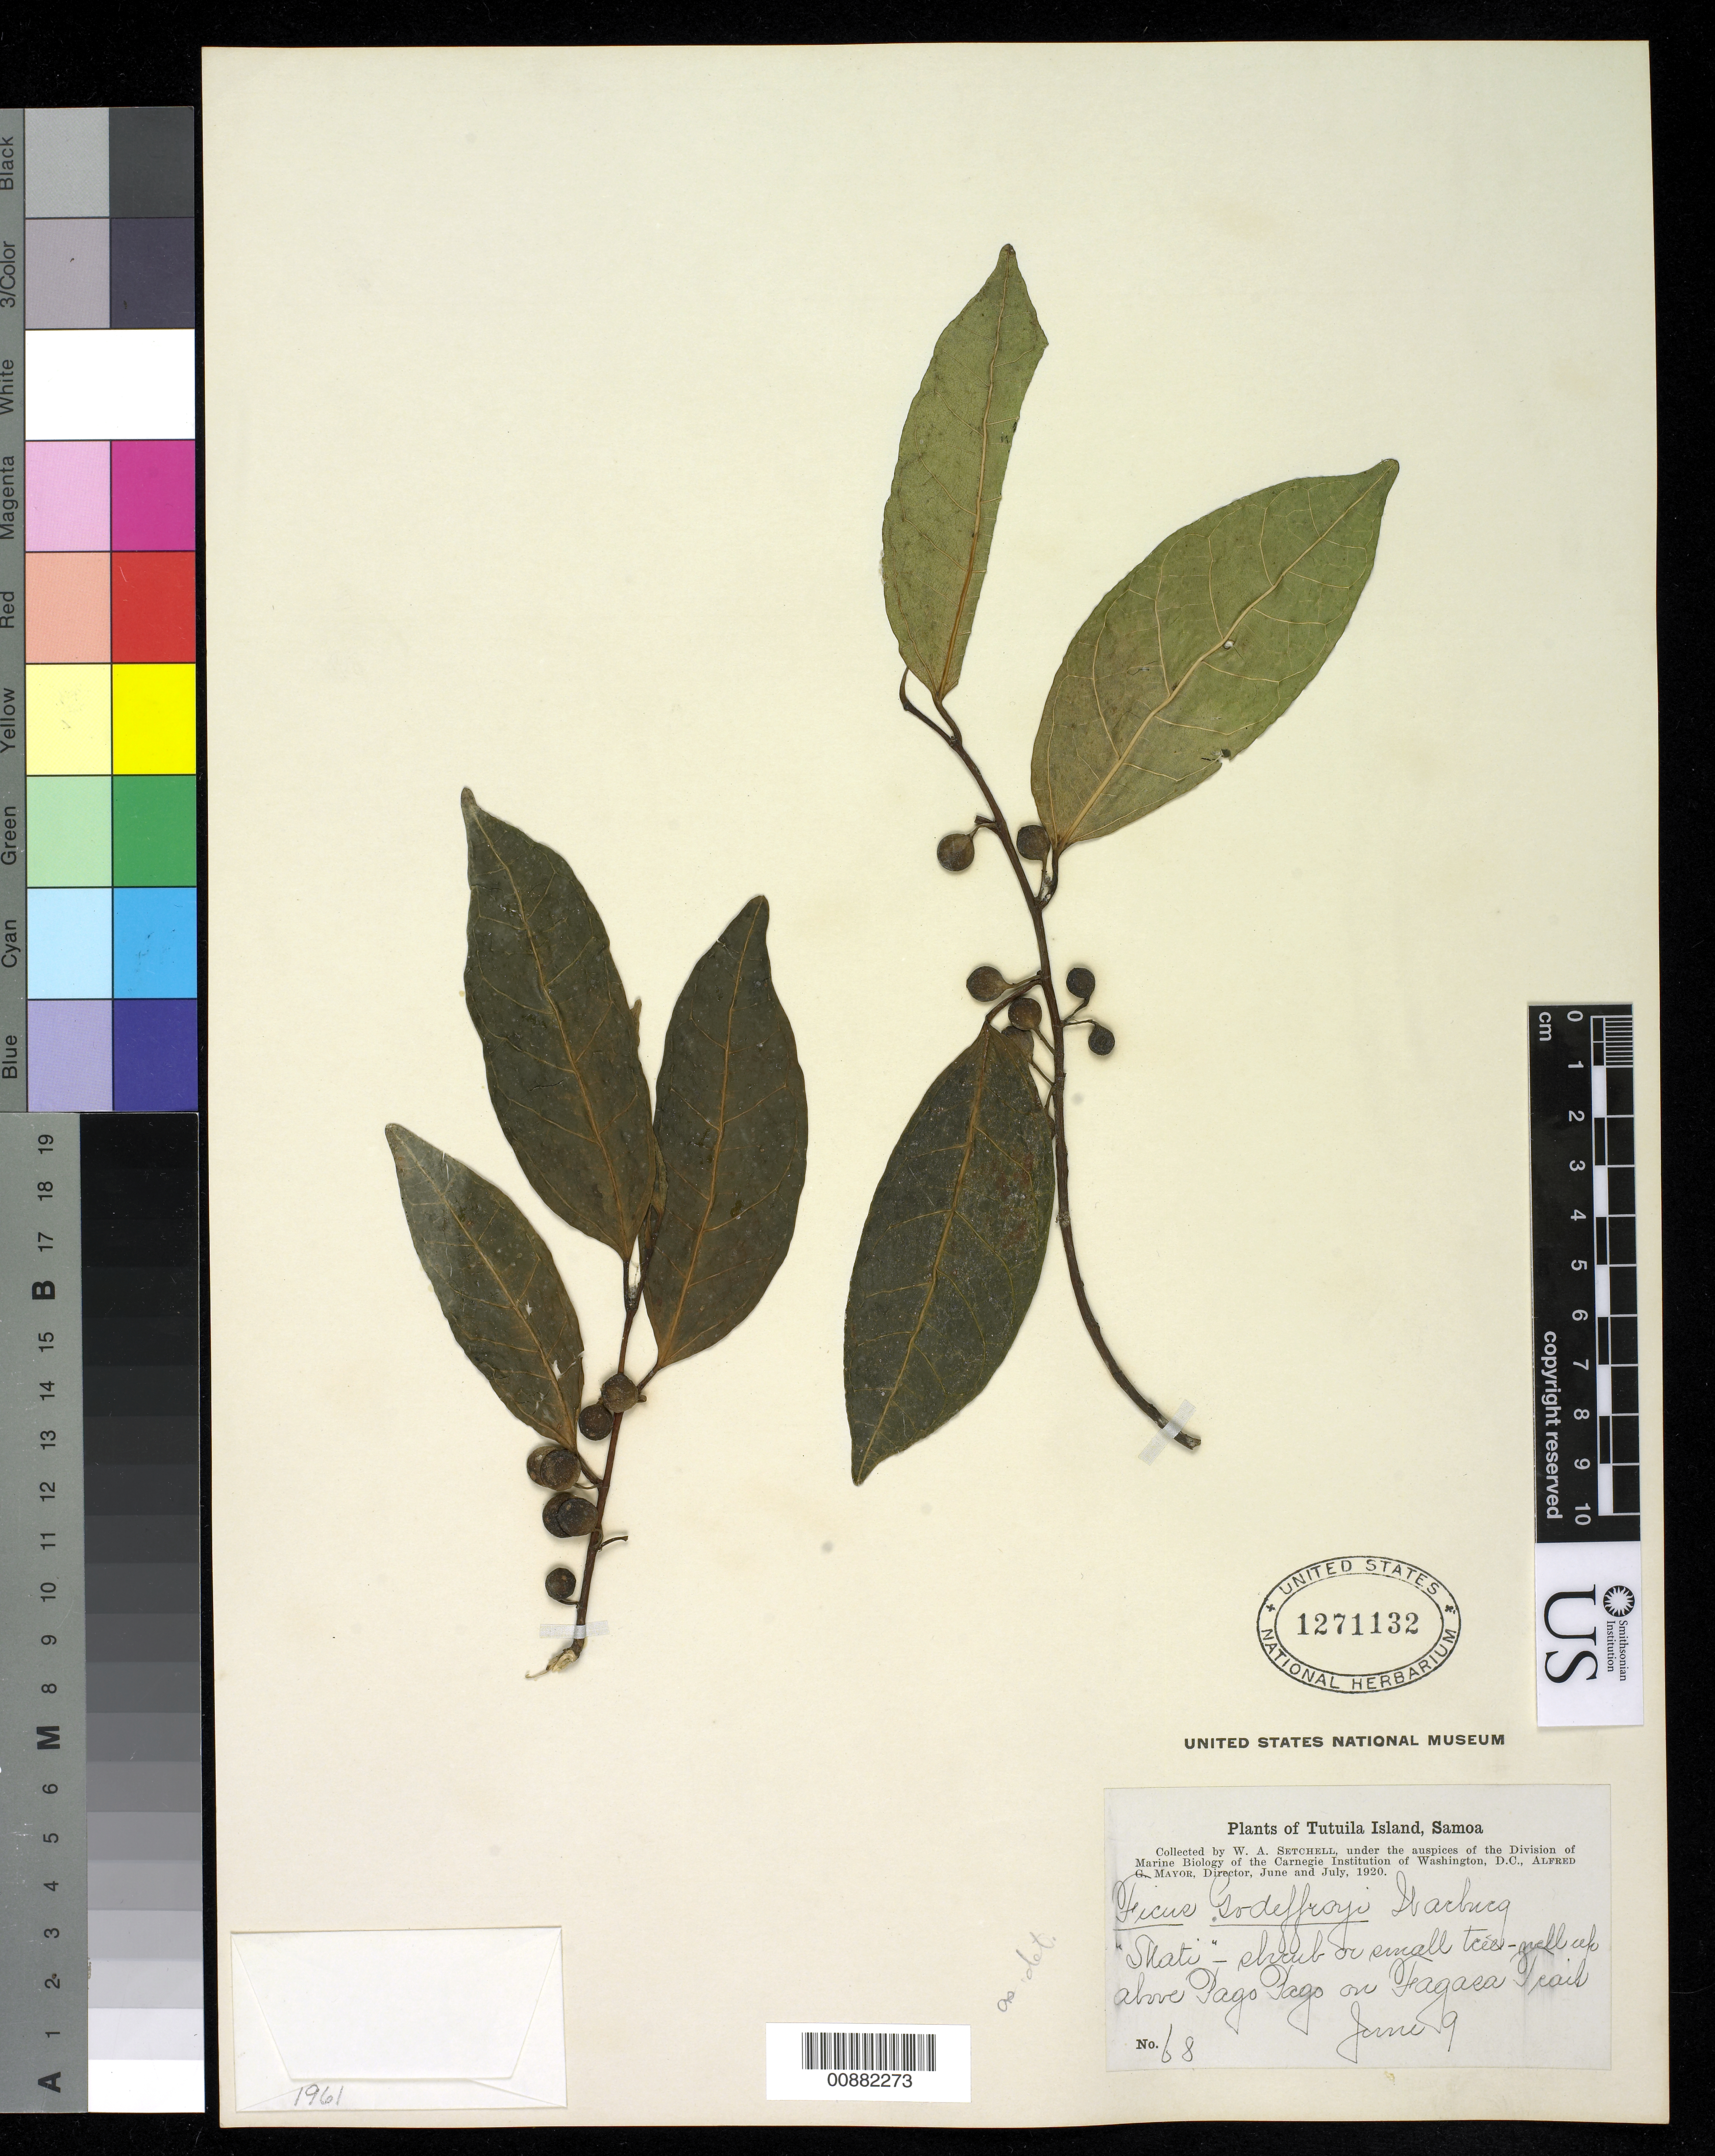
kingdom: Plantae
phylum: Tracheophyta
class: Magnoliopsida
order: Rosales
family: Moraceae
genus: Ficus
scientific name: Ficus godeffroyi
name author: Warb.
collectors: W. Setchell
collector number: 68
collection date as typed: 09 Jun 1920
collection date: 1920-06-09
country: American Samoa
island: Tutua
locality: Above Fago Fago on Fagasa Trail.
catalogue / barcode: US 1271132